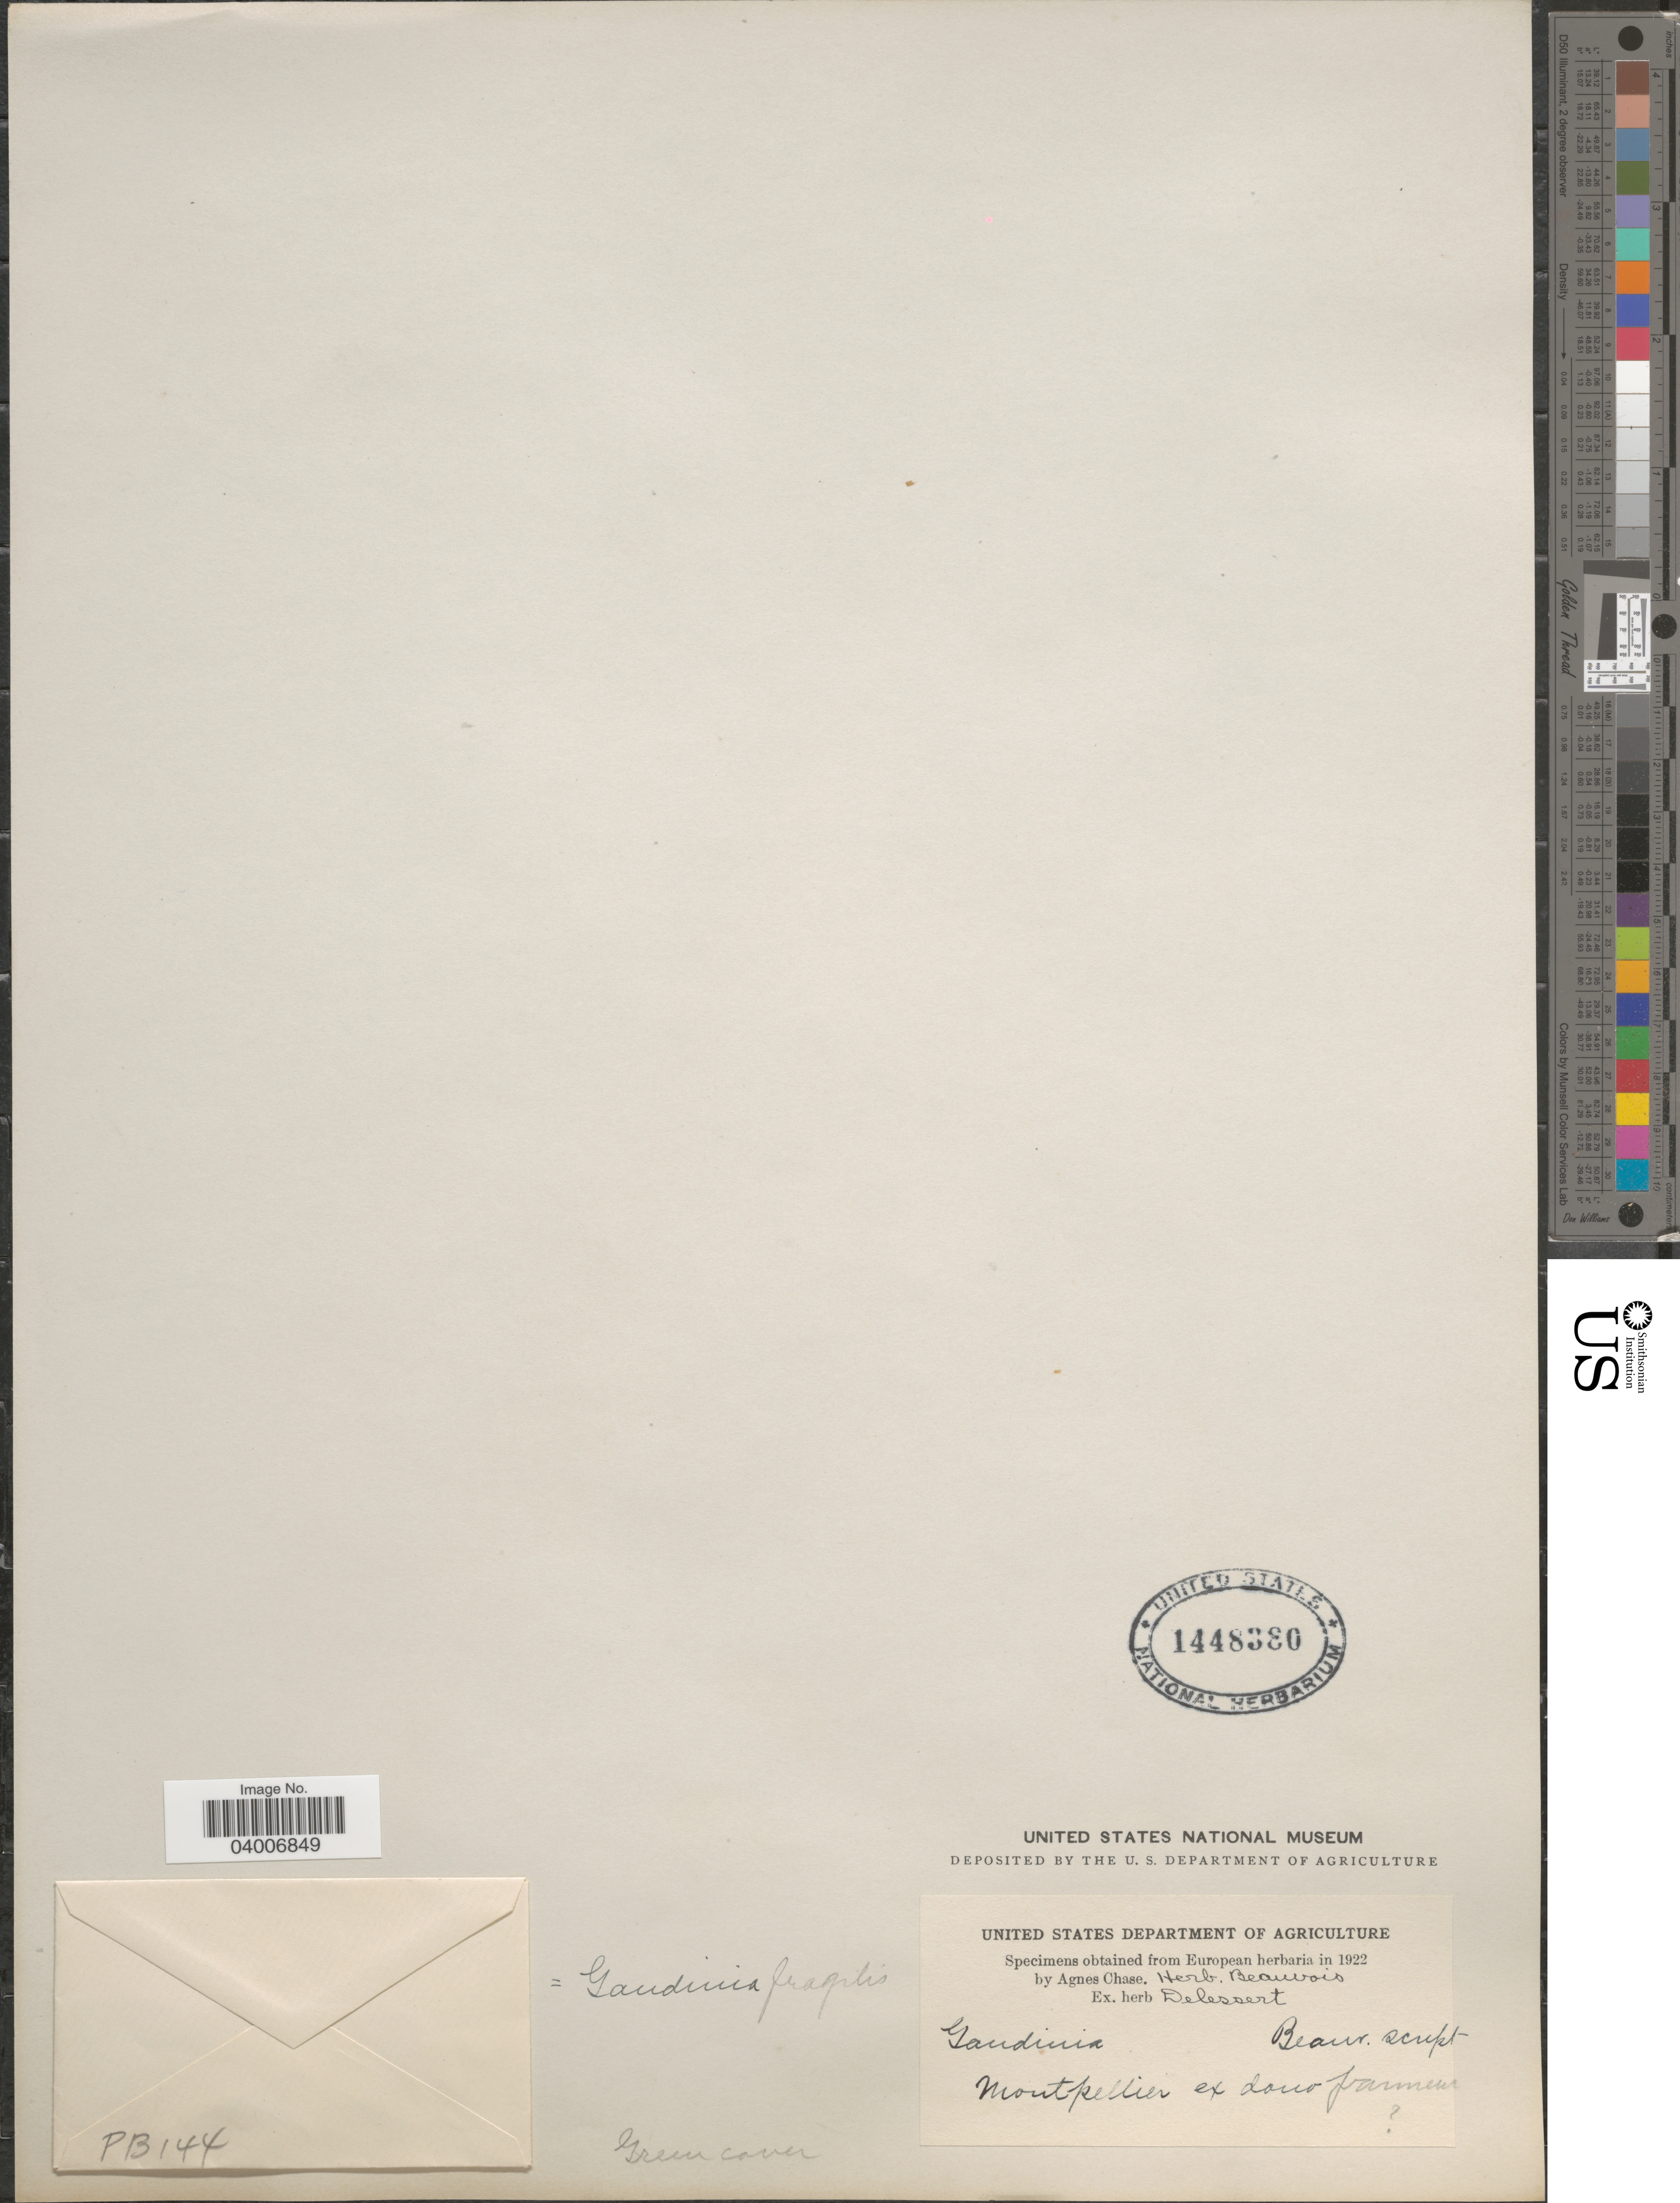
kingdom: Plantae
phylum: Tracheophyta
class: Liliopsida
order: Poales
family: Poaceae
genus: Gaudinia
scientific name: Gaudinia fragilis var. fragilis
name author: (L.) P. Beauv.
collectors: ex herb. Delessert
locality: Montpellier ex dono Jarmeur [interpreted].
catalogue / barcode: US 1448380